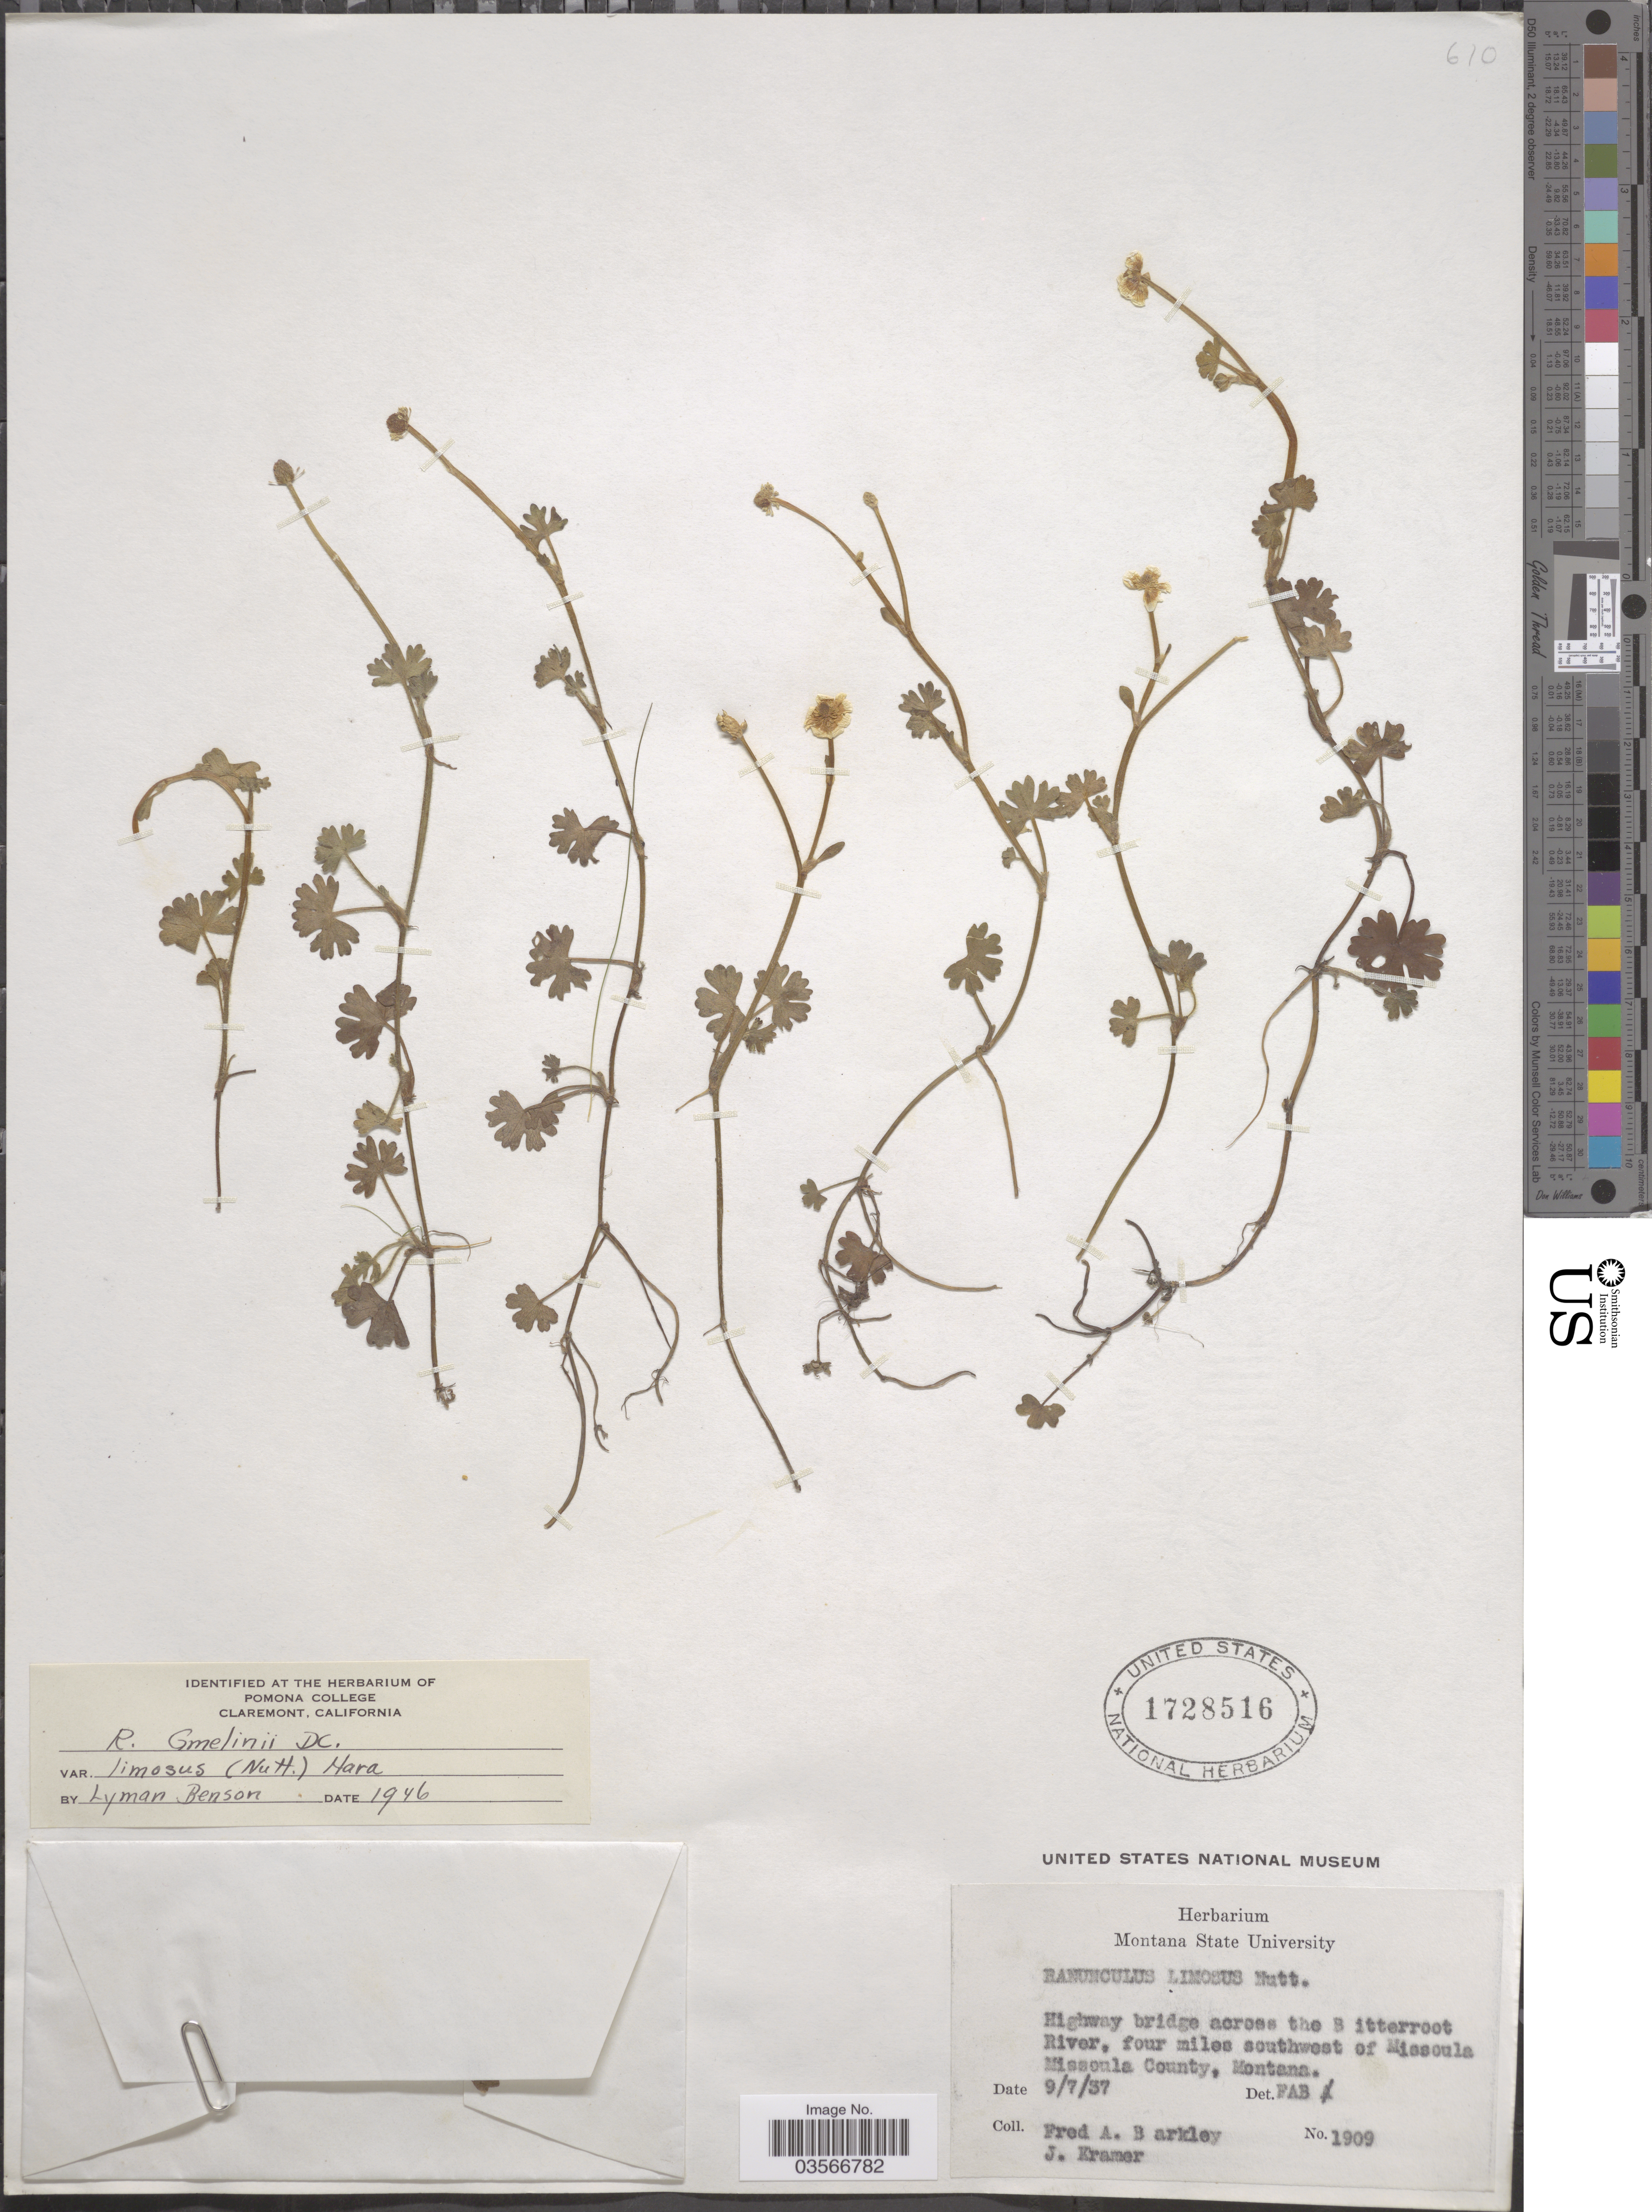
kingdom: Plantae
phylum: Tracheophyta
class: Magnoliopsida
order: Ranunculales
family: Ranunculaceae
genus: Ranunculus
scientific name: Ranunculus gmelinii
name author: DC.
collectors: F. A. Barkley & J. Kramer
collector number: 1909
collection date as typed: Transcribed d/m/y: 7/9/37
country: United States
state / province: Montana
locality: Highway bridge across the Bitterroot River, four miles southwest of Missoula. Missoula County.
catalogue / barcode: US 1728516